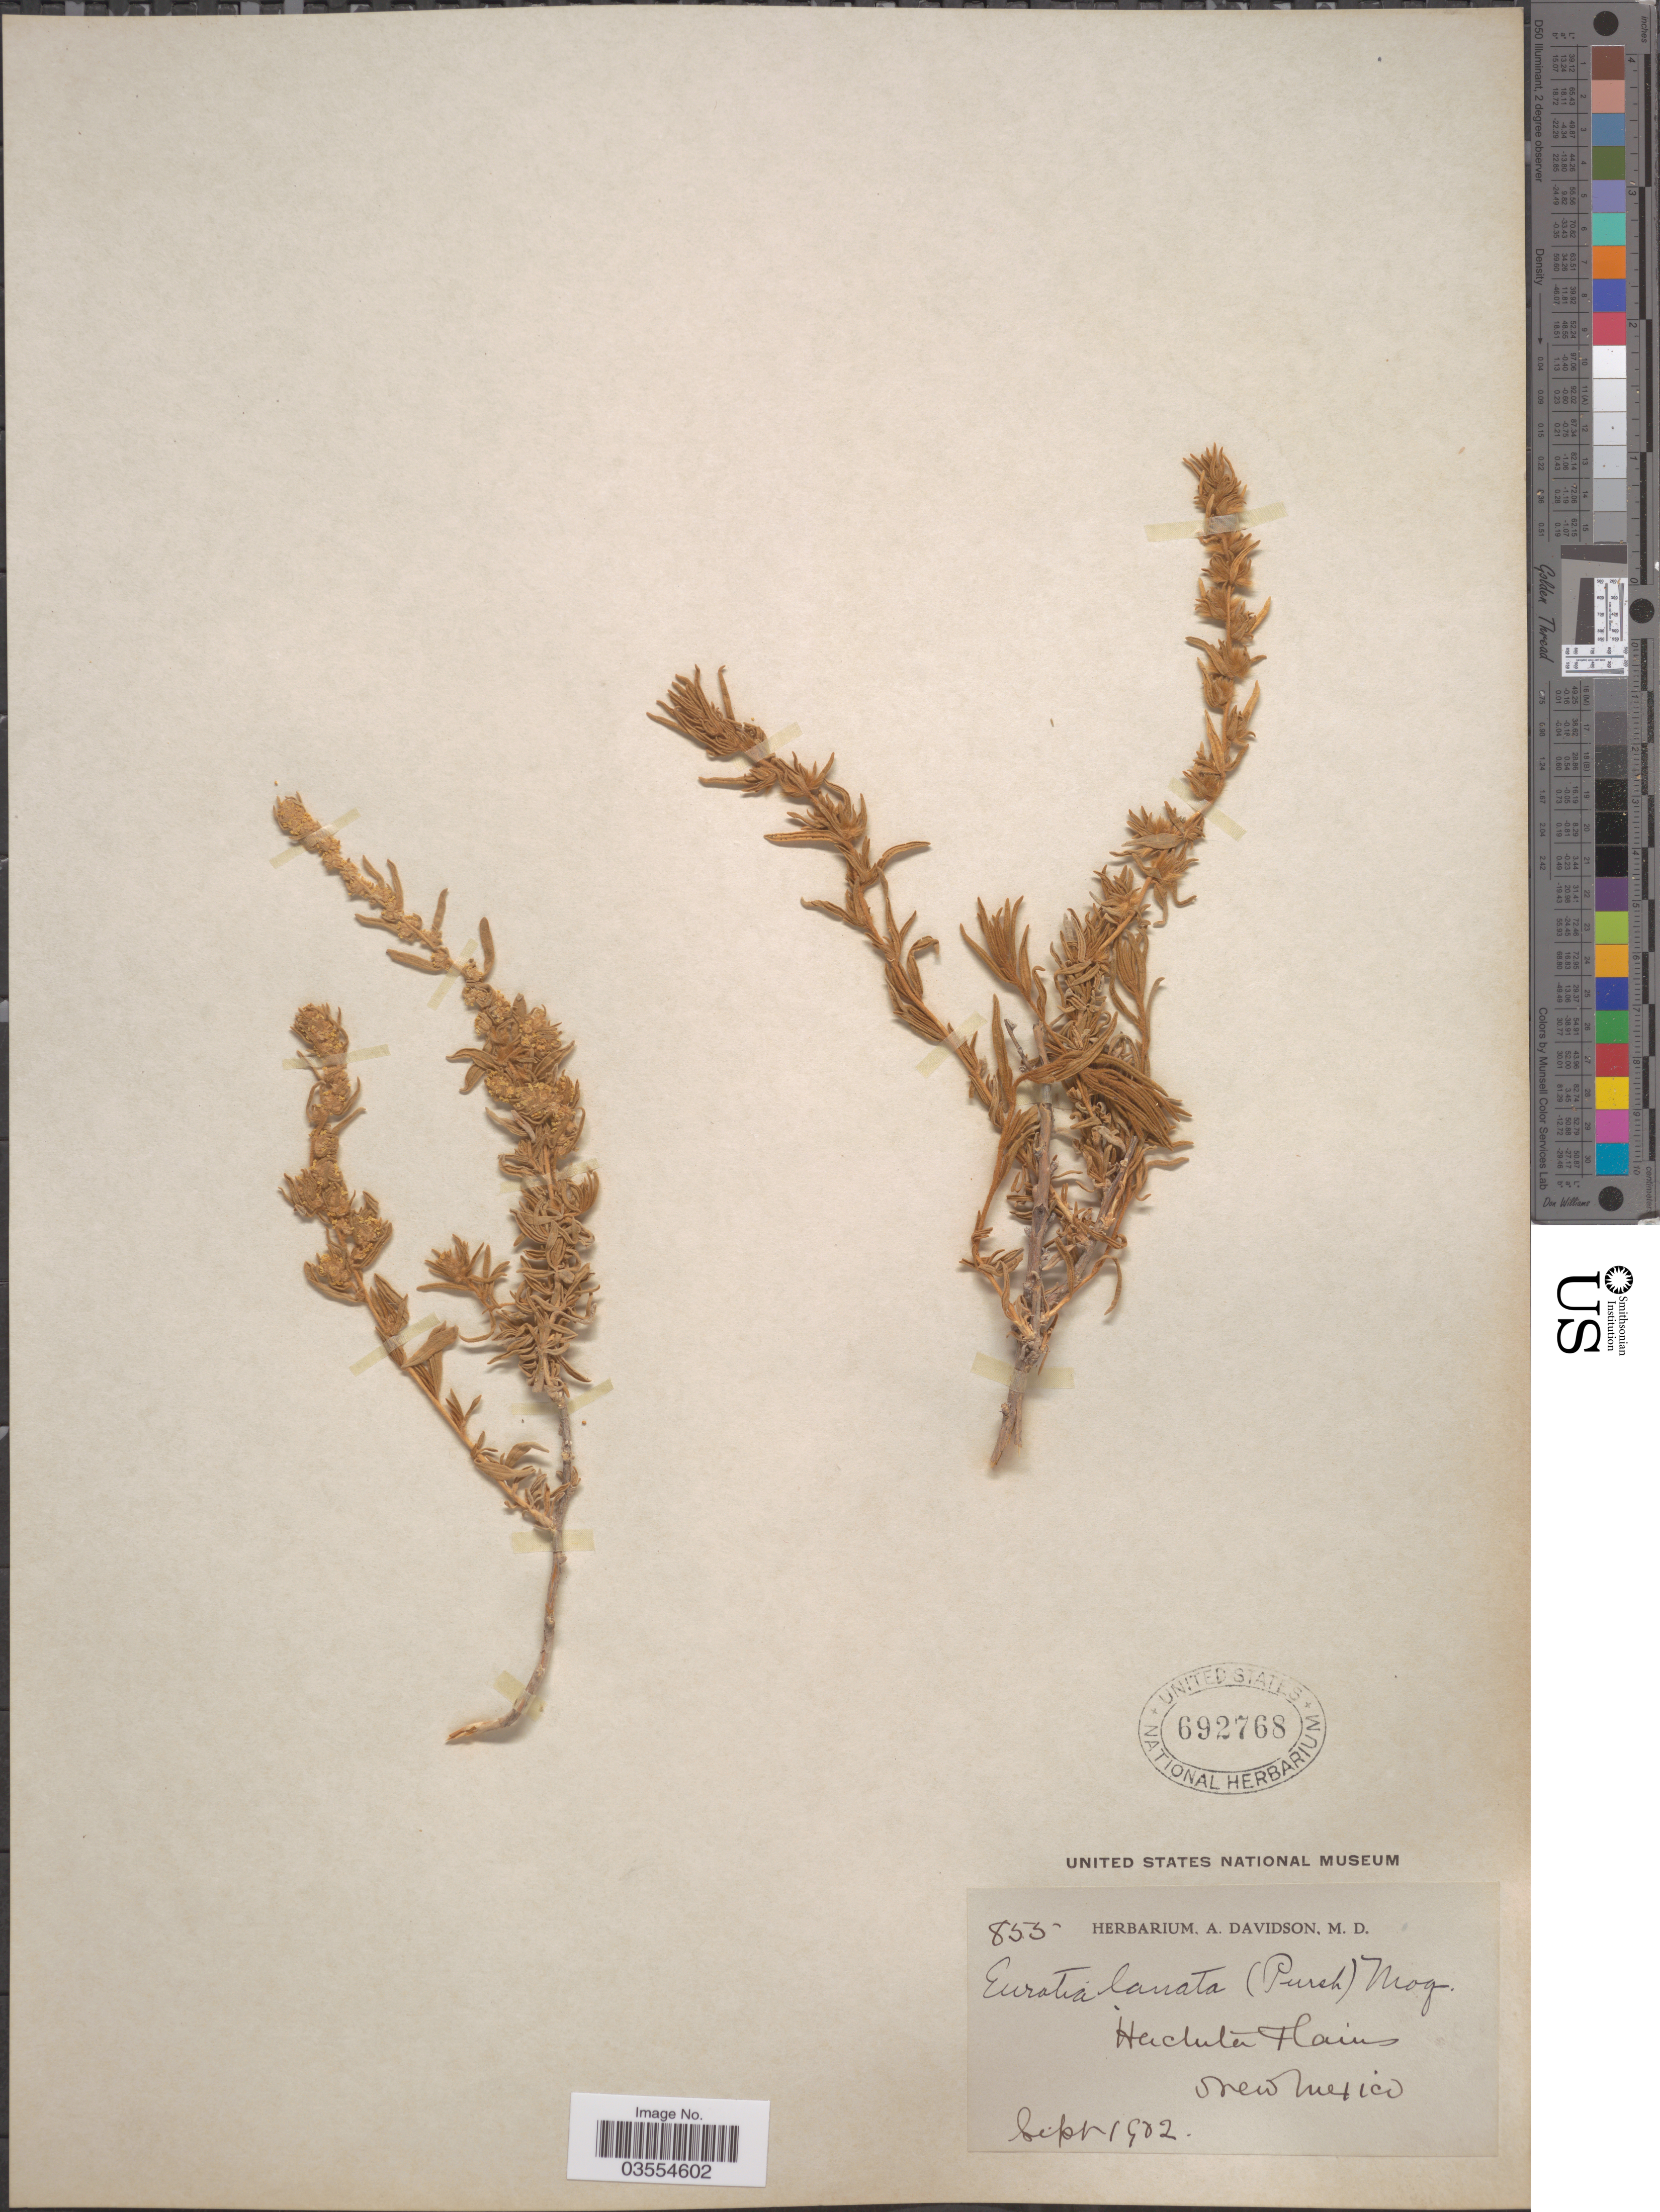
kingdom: Plantae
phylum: Tracheophyta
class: Magnoliopsida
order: Caryophyllales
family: Amaranthaceae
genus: Krascheninnikovia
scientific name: Krascheninnikovia lanata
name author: (Pursh) A. Meeuse & A.Smit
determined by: U.S. National Herbarium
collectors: ex herb. A. Davidson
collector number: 855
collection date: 1902-09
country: United States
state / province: New Mexico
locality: Hachita Plains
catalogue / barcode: US 692768